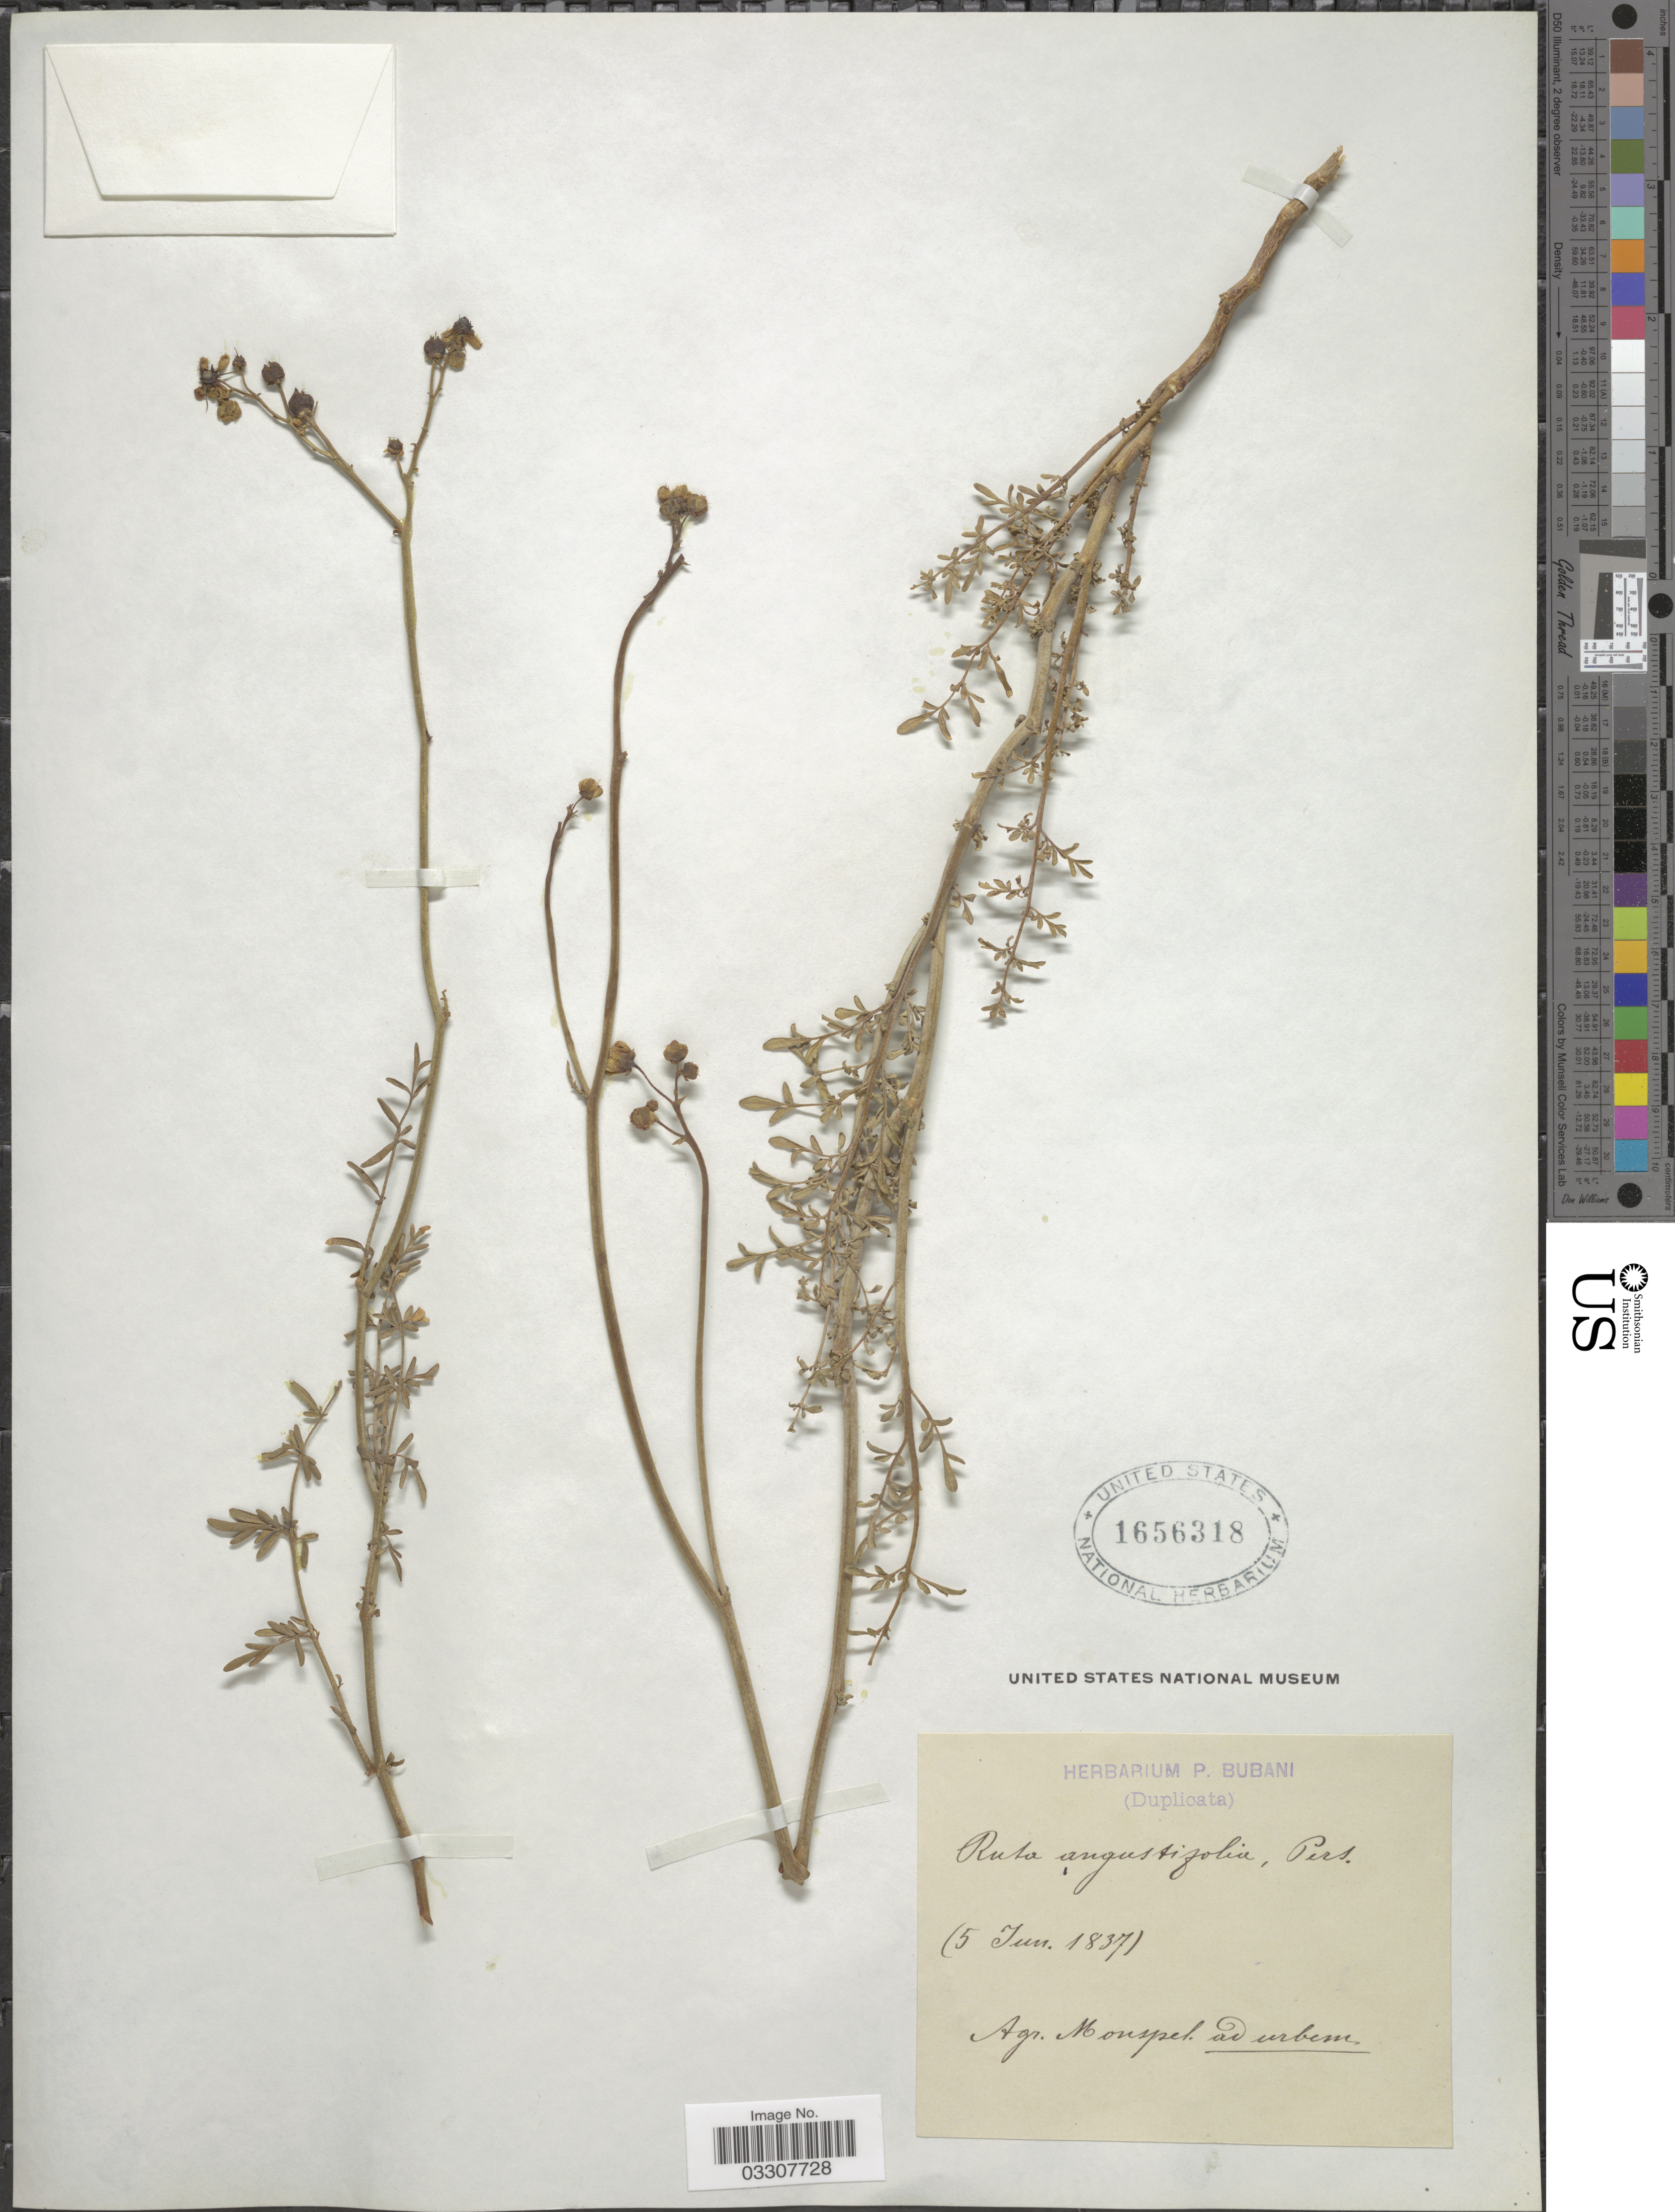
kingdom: Plantae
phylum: Tracheophyta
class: Magnoliopsida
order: Sapindales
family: Rutaceae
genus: Ruta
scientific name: Ruta angustifolia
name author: Pers.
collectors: ex herb. P. Bubani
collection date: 1837-06-05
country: France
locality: Agr. Montpel. ad urbem.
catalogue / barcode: US 1656318